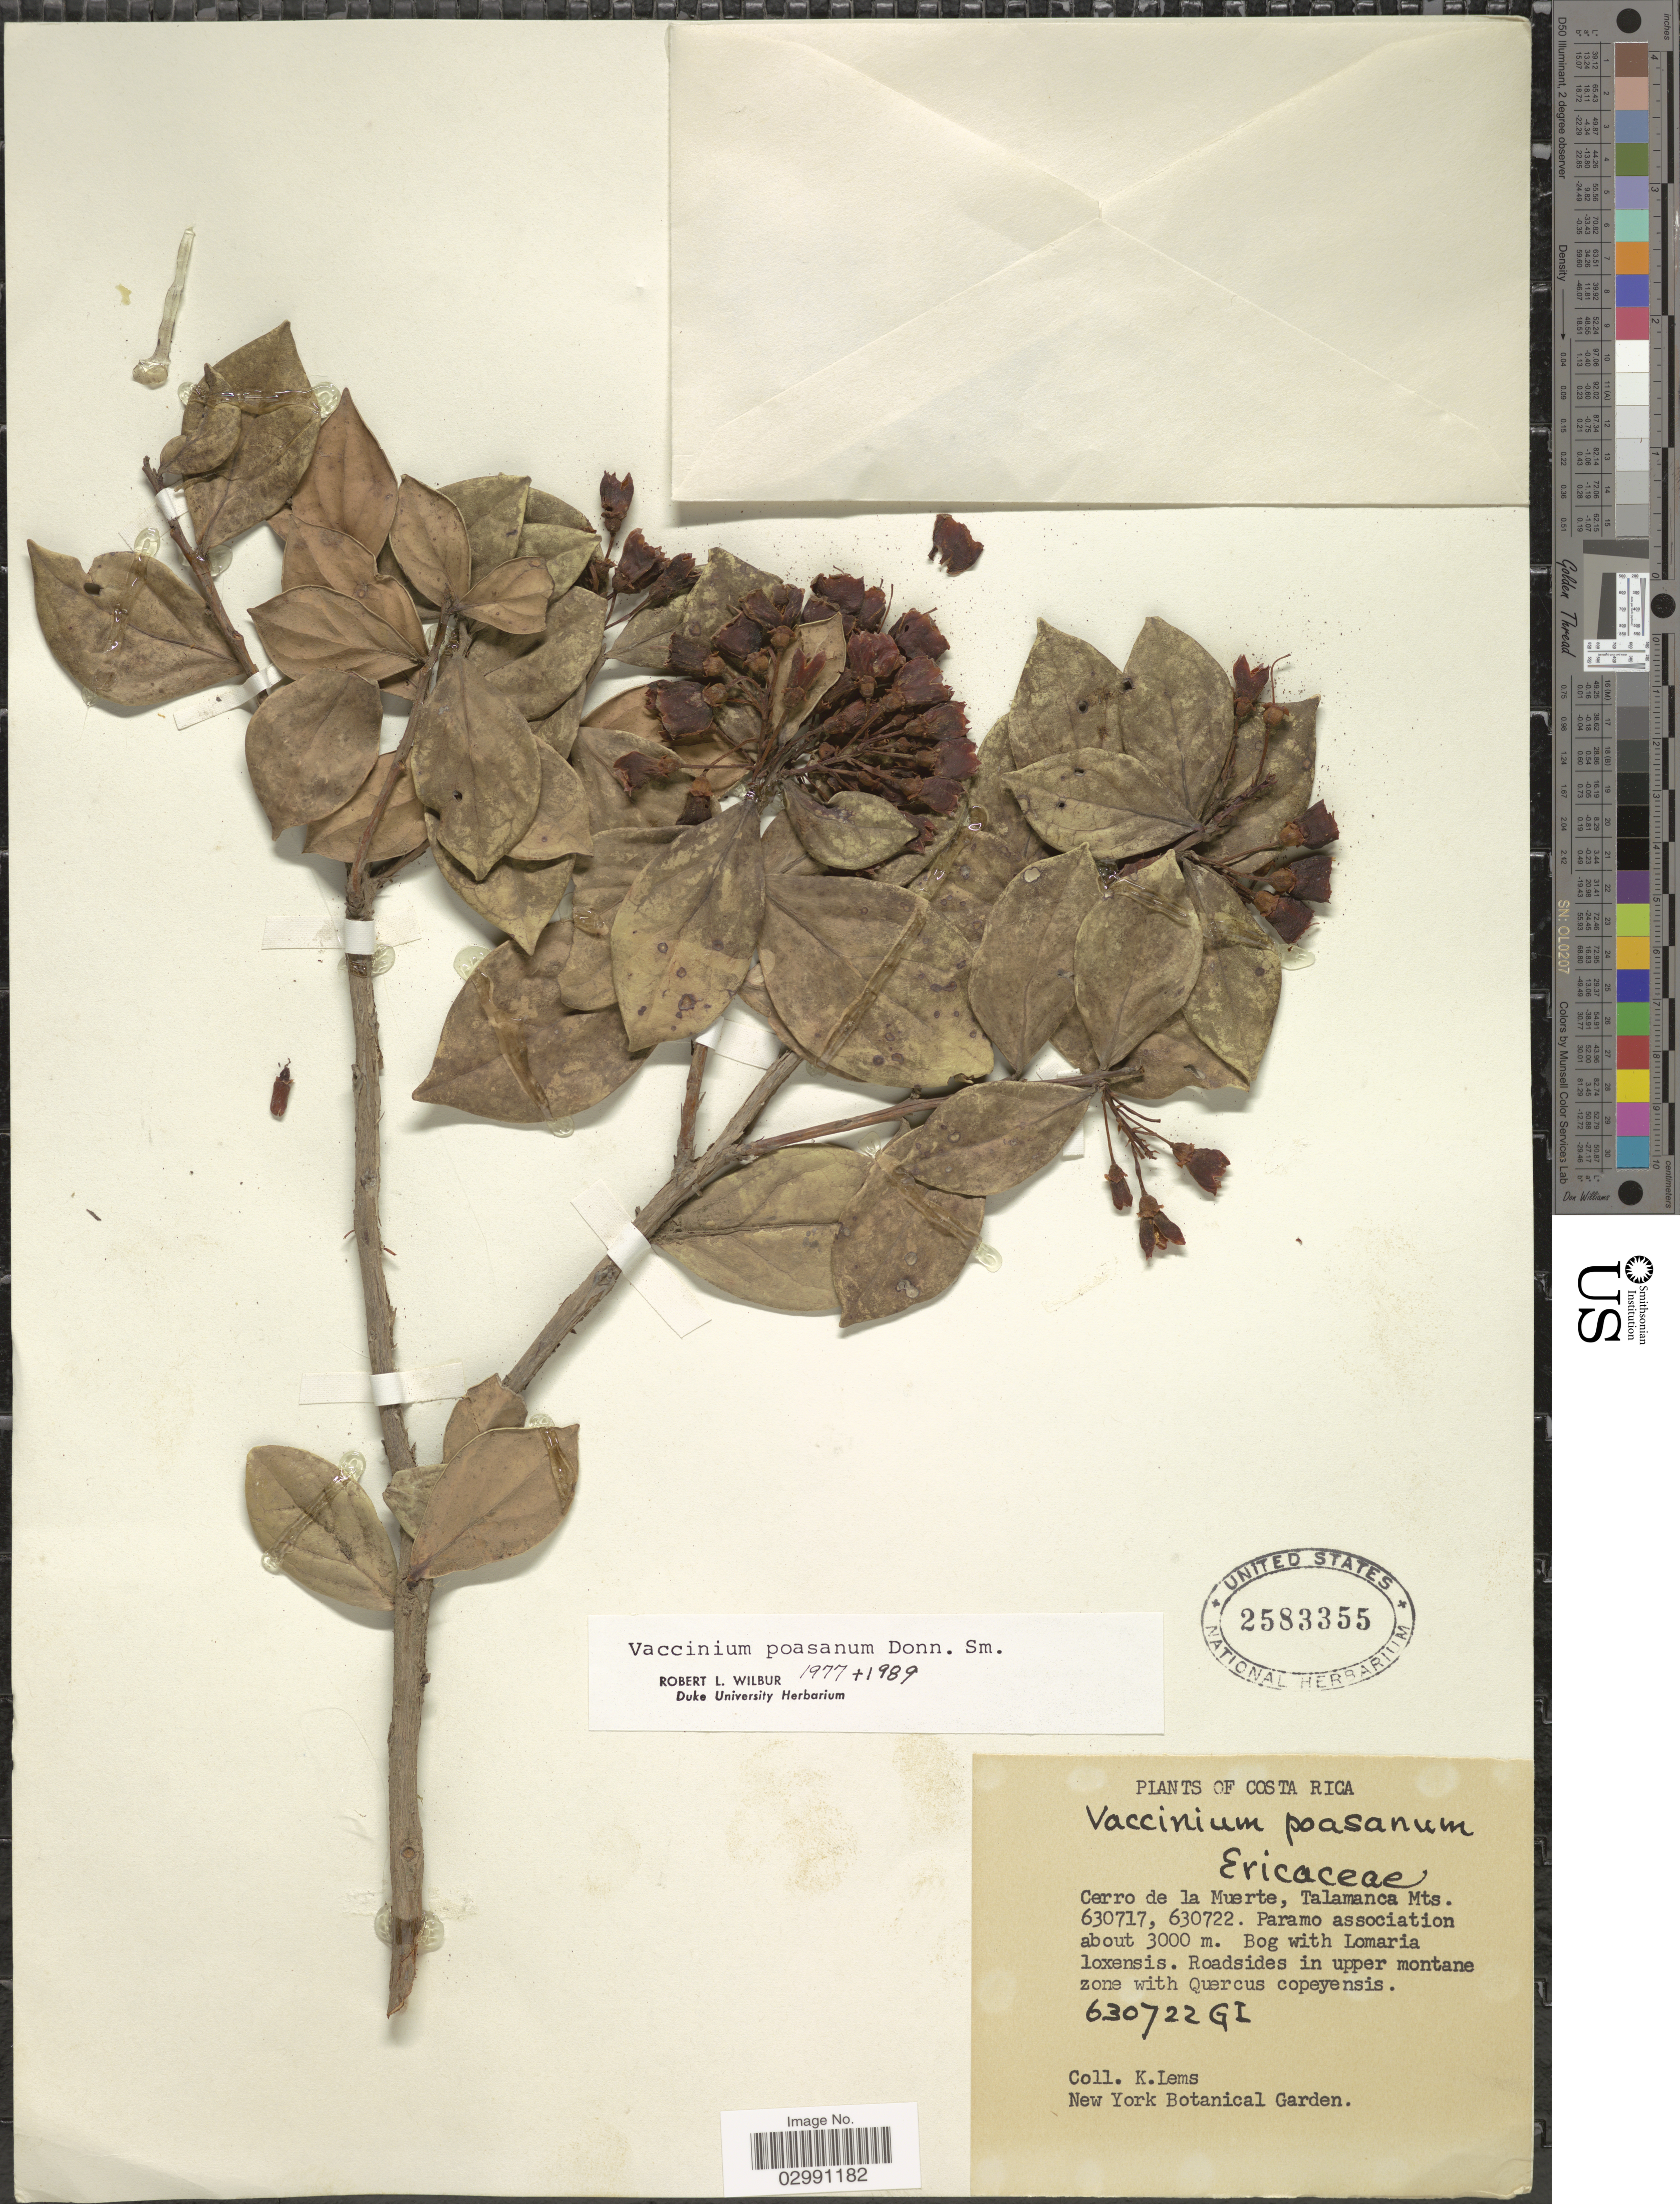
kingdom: Plantae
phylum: Tracheophyta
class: Magnoliopsida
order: Ericales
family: Ericaceae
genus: Vaccinium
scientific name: Vaccinium poasanum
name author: Donn. Sm.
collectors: K. Lems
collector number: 630722GI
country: Costa Rica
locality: Cerro de la Muerte, Talamanca Mts.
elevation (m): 3000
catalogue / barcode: US 2583355